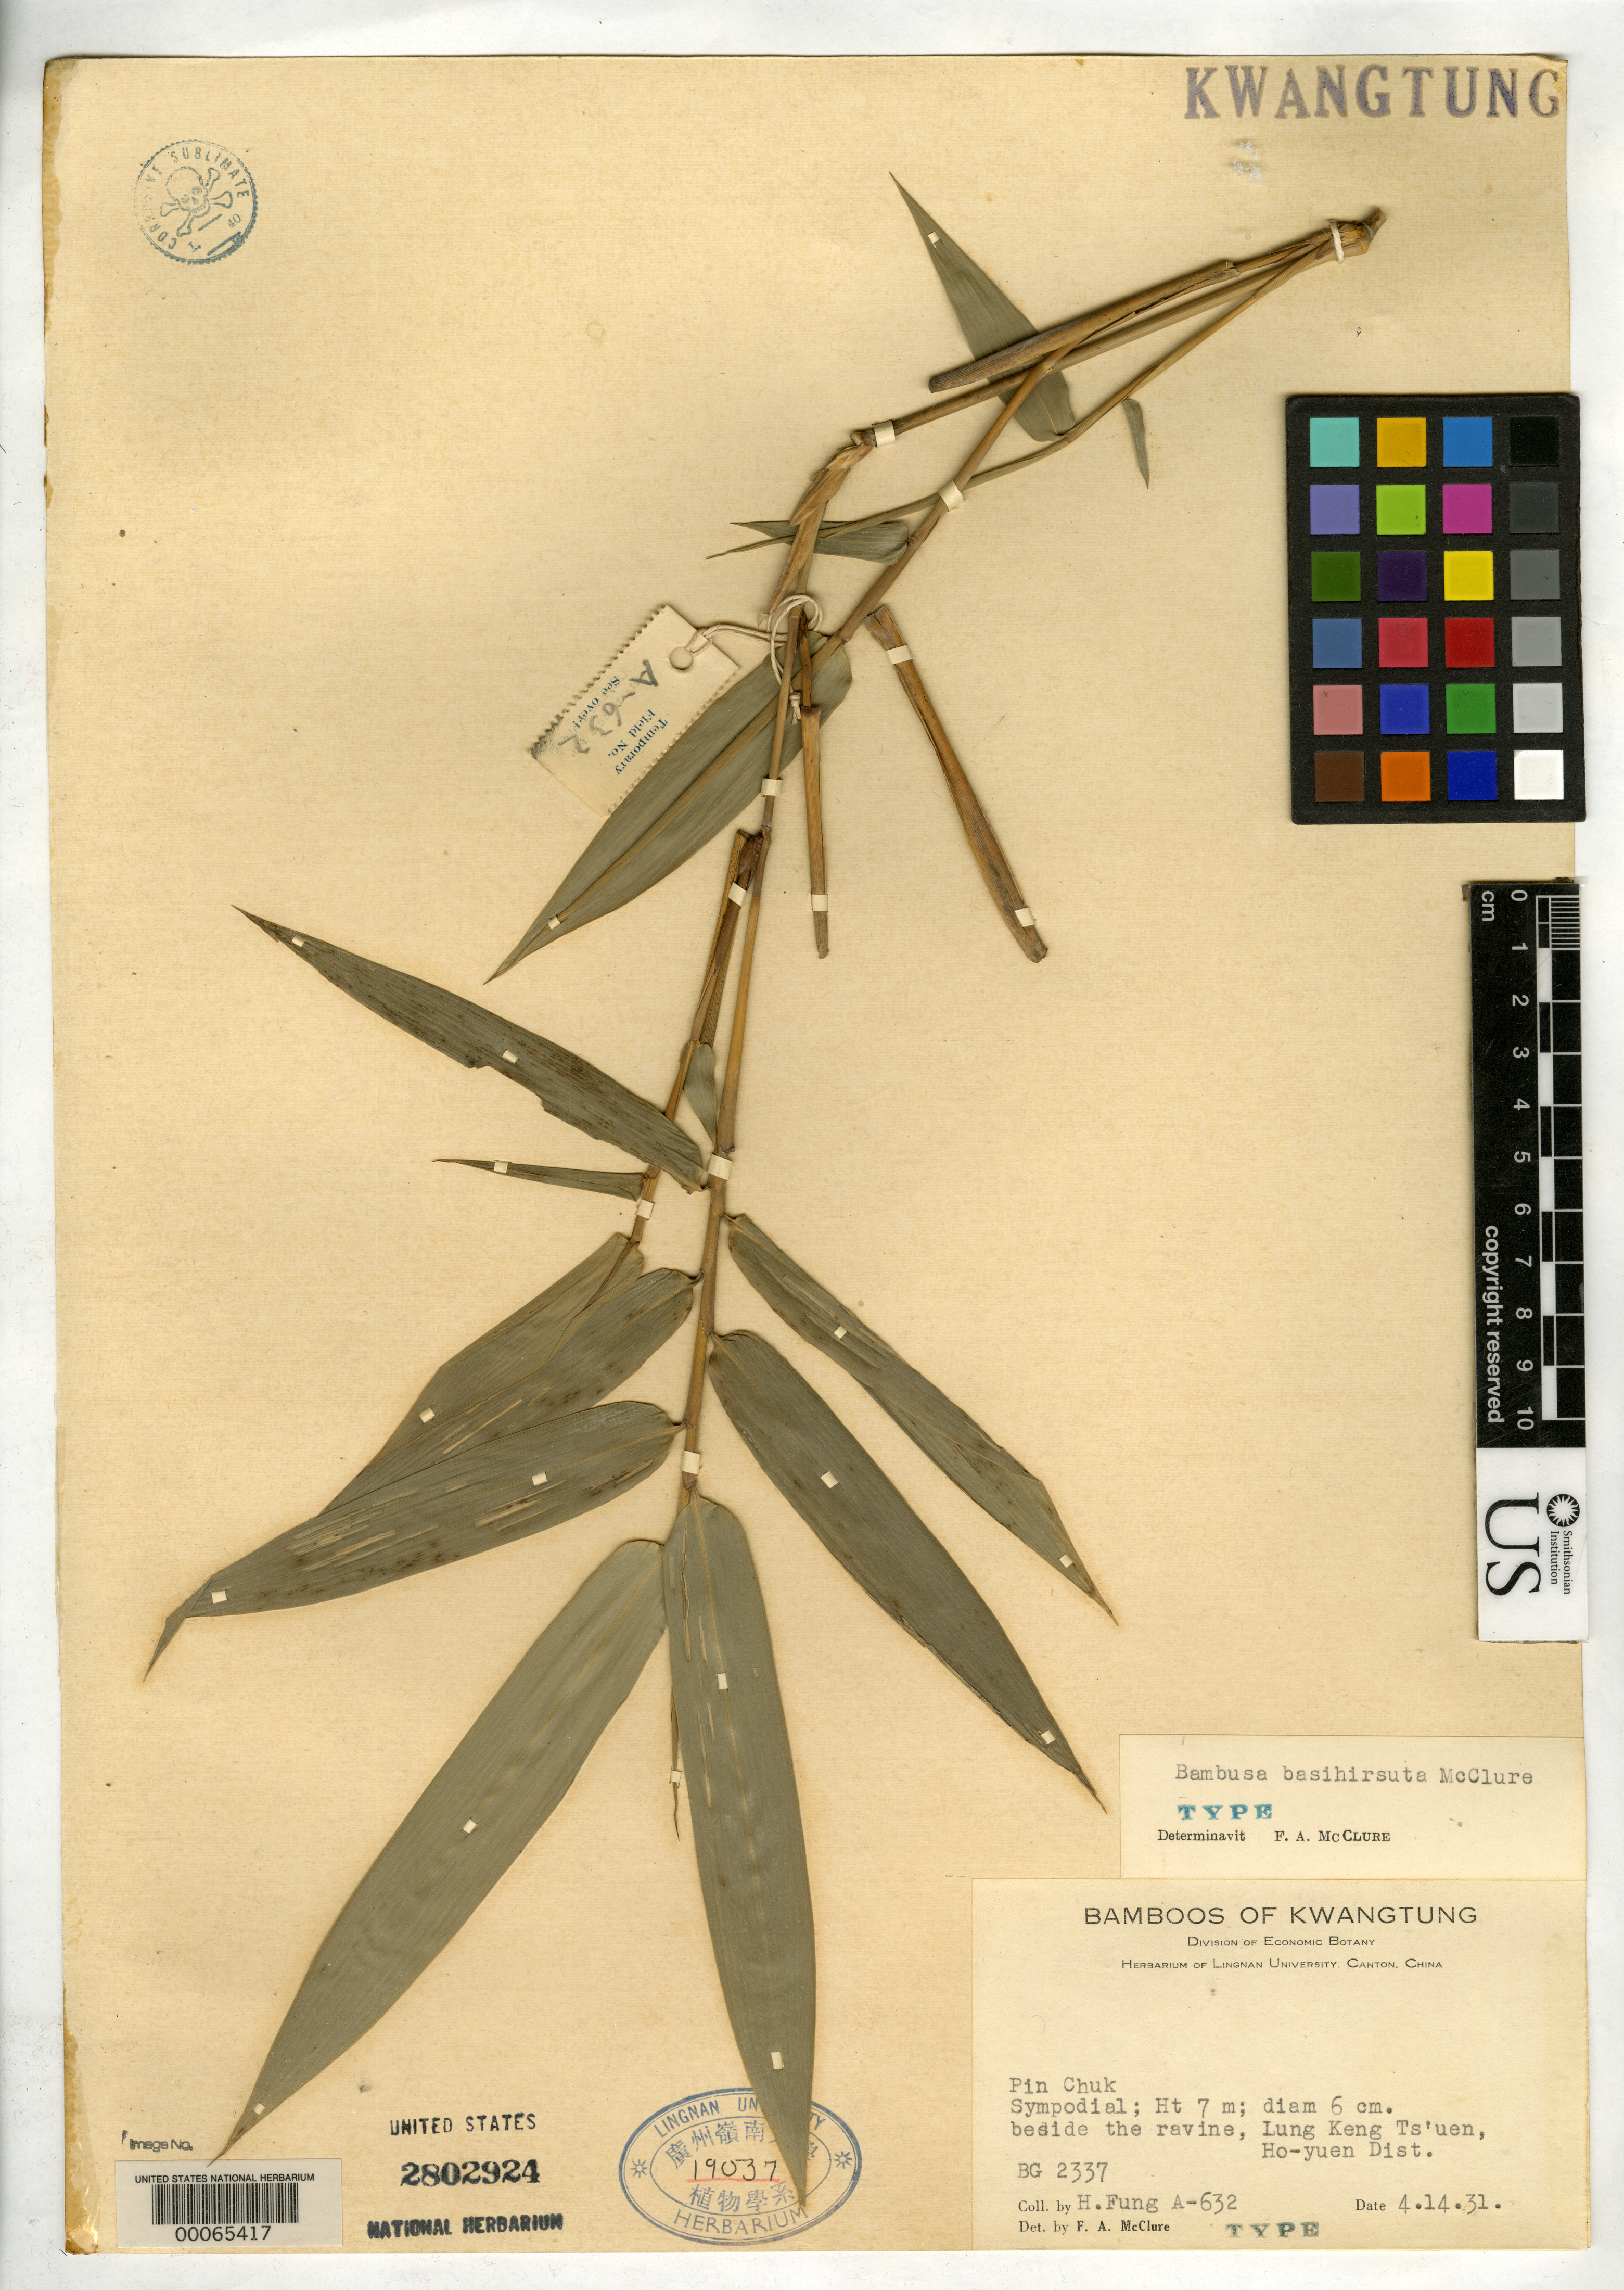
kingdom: Plantae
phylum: Tracheophyta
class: Liliopsida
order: Poales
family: Poaceae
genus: Bambusa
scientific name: Bambusa basihirsuta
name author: McClure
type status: Type Collection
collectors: H. L. Fung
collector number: A 632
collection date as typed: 14 Apr 1931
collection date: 1931-04-14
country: China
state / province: Guangdong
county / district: Ho-Yuen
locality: Lung Keng.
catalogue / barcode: US 2802924